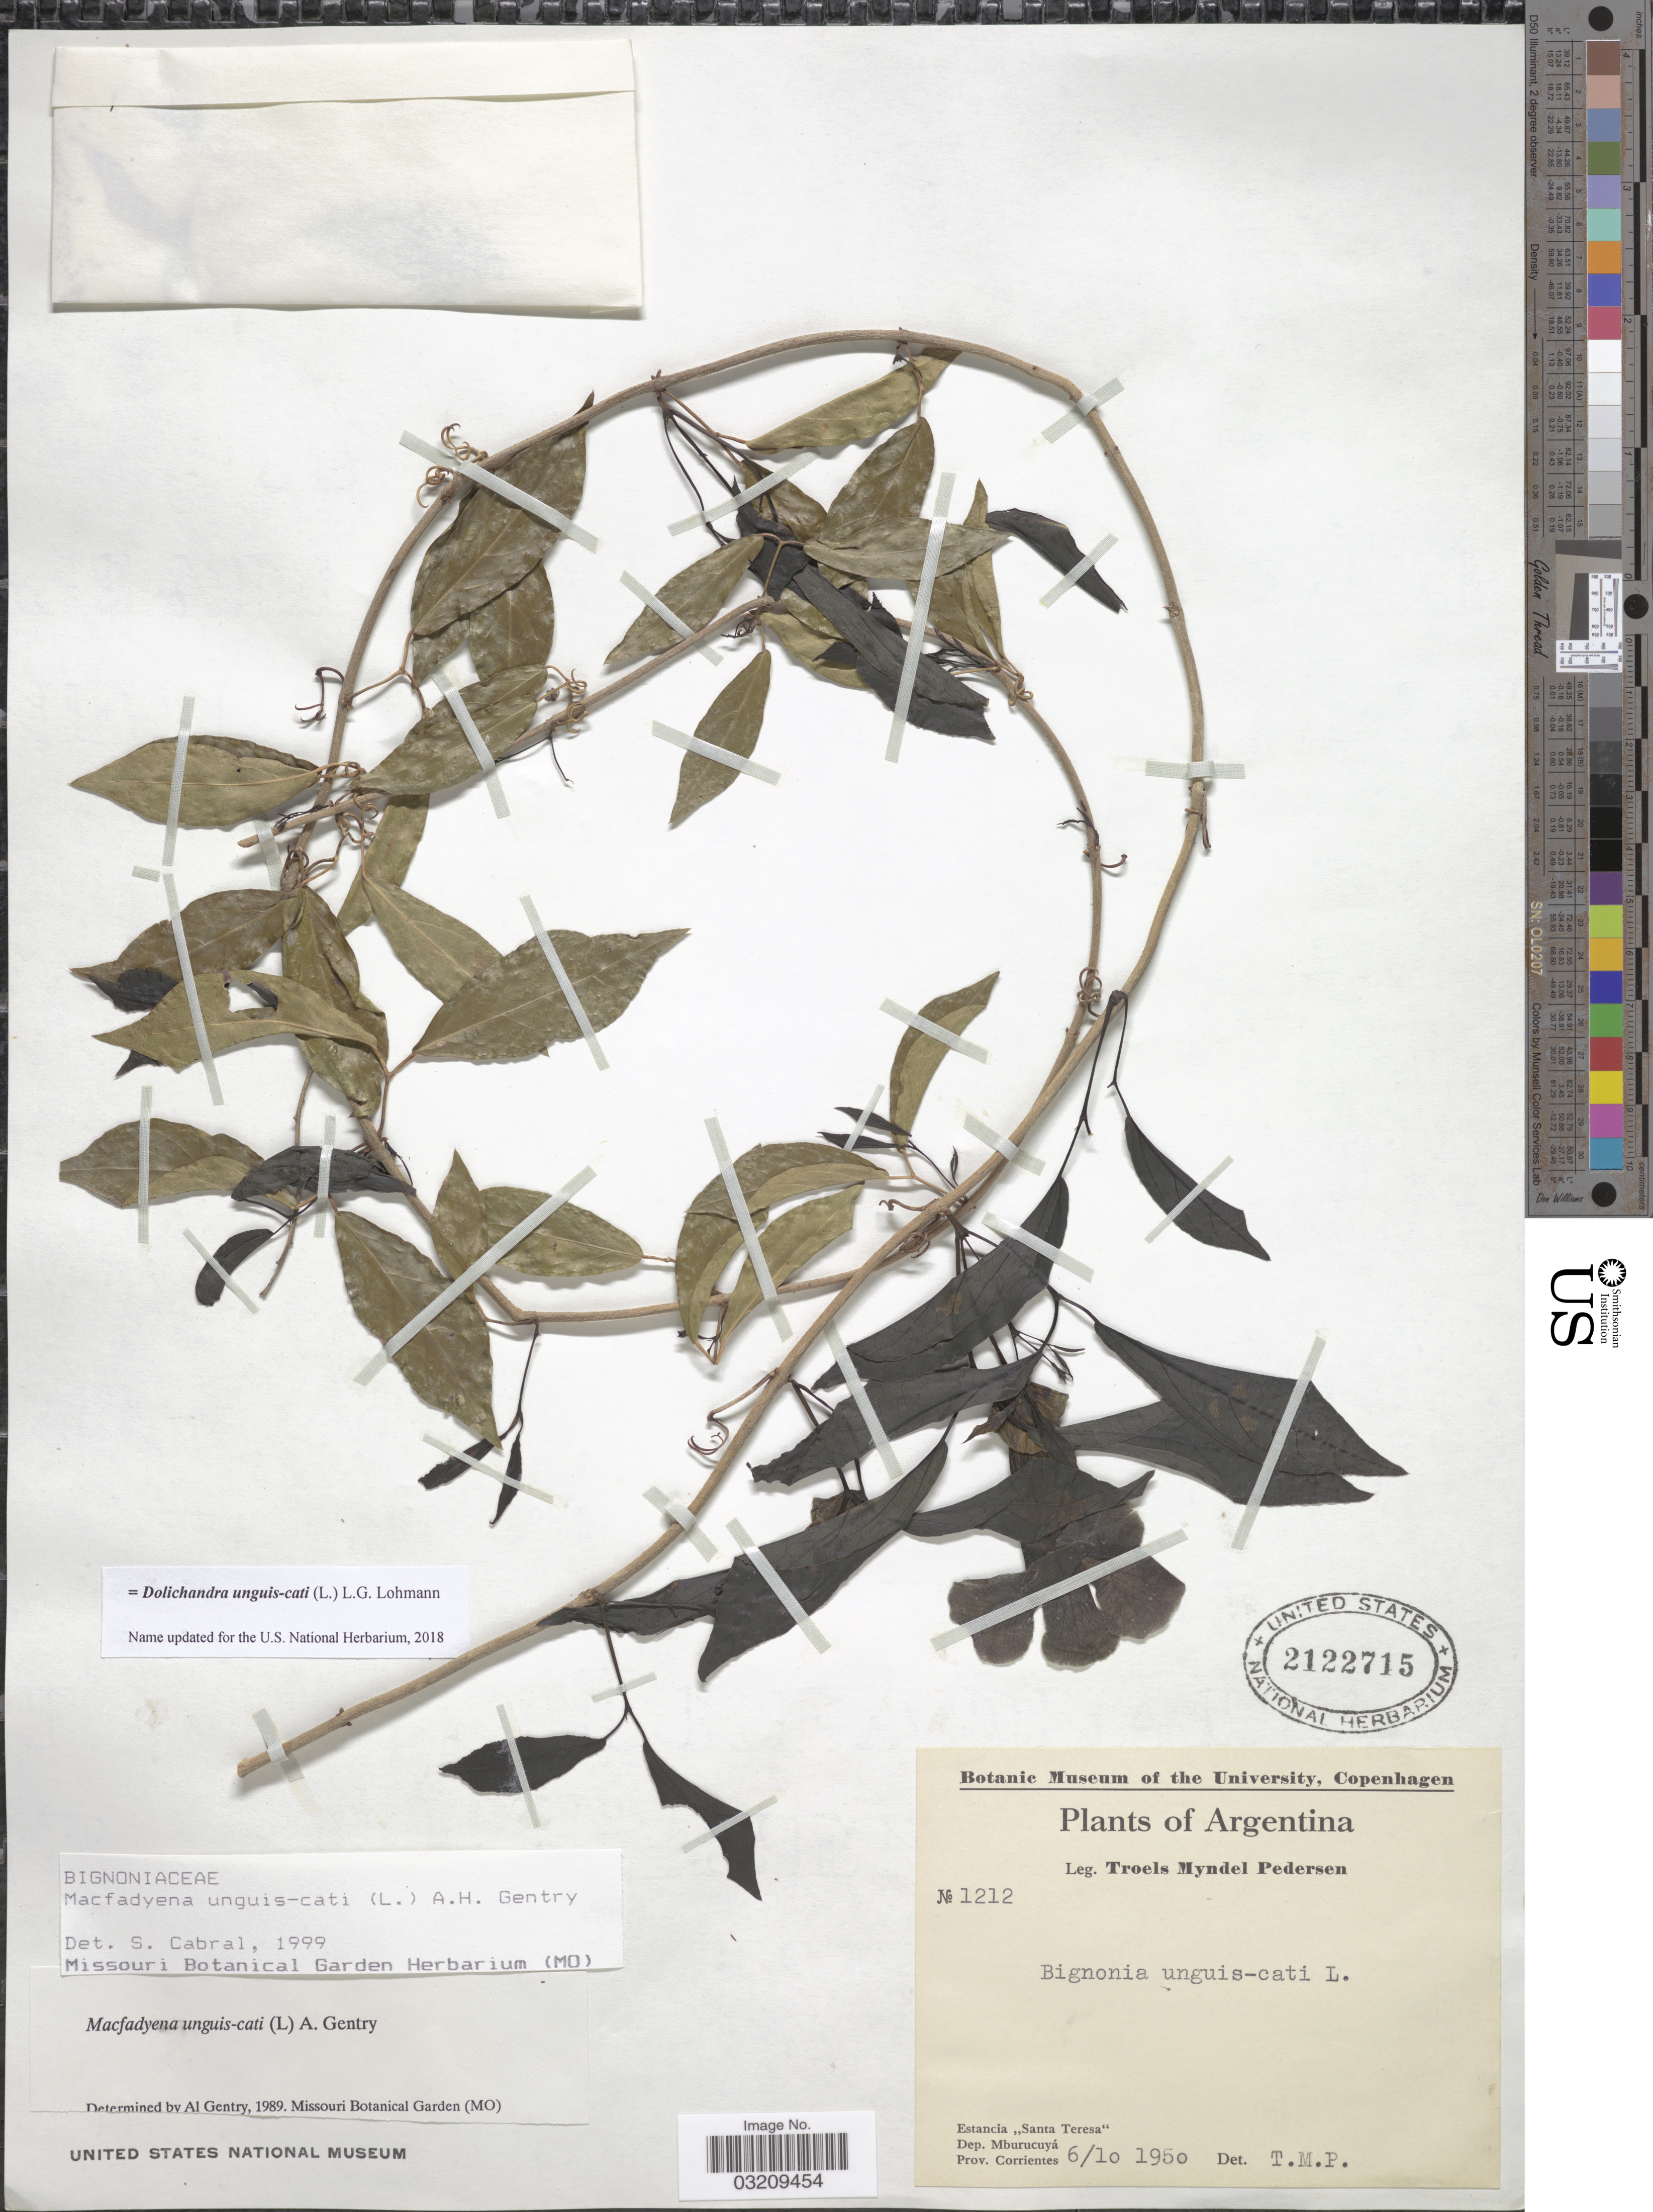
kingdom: Plantae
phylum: Tracheophyta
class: Magnoliopsida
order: Lamiales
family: Bignoniaceae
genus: Dolichandra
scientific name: Dolichandra unguis-cati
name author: (L.) L.G. Lohmann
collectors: T. Pederson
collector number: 1212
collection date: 1950-10-06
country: Argentina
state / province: Corrientes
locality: Estancia "Santa Teresa" Dep. Mburucuyá.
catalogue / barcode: US 2122715